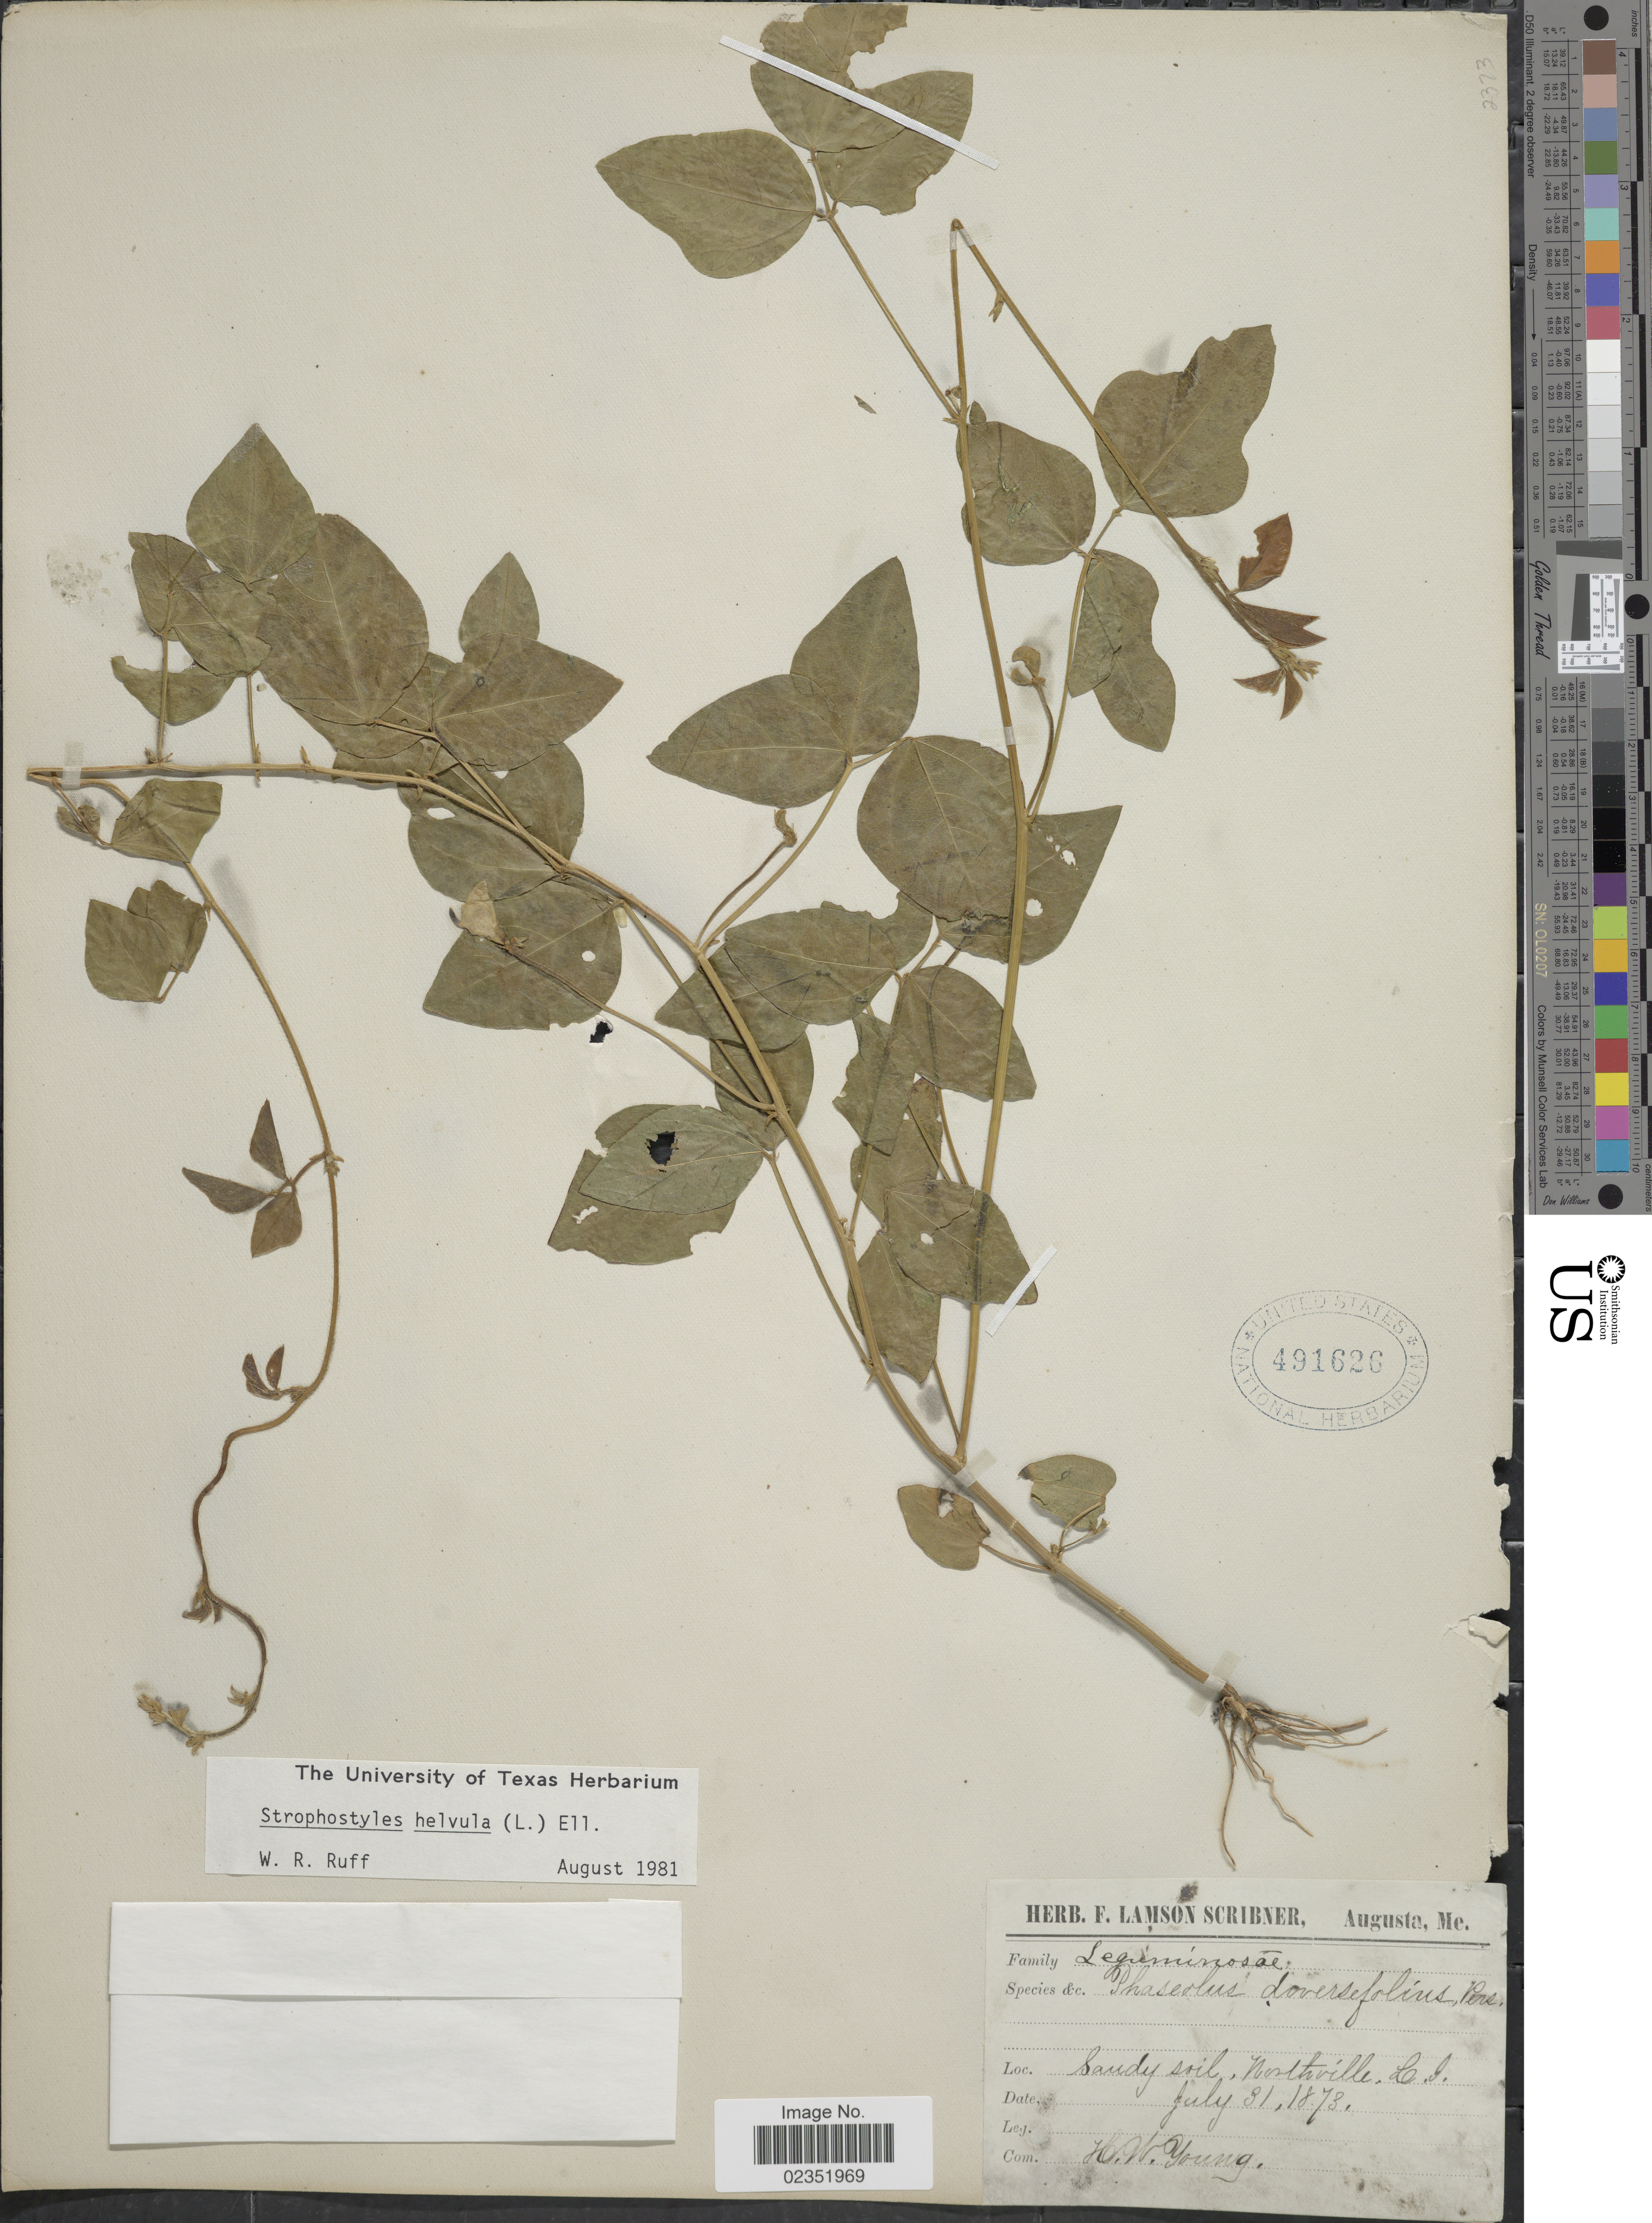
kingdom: Plantae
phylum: Tracheophyta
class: Magnoliopsida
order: Fabales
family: Fabaceae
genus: Strophostyles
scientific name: Strophostyles helvola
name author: (L.) Elliott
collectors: H. W. Young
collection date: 1873-07-31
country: United States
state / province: New York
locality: Northville, L.I.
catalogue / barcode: US 491626